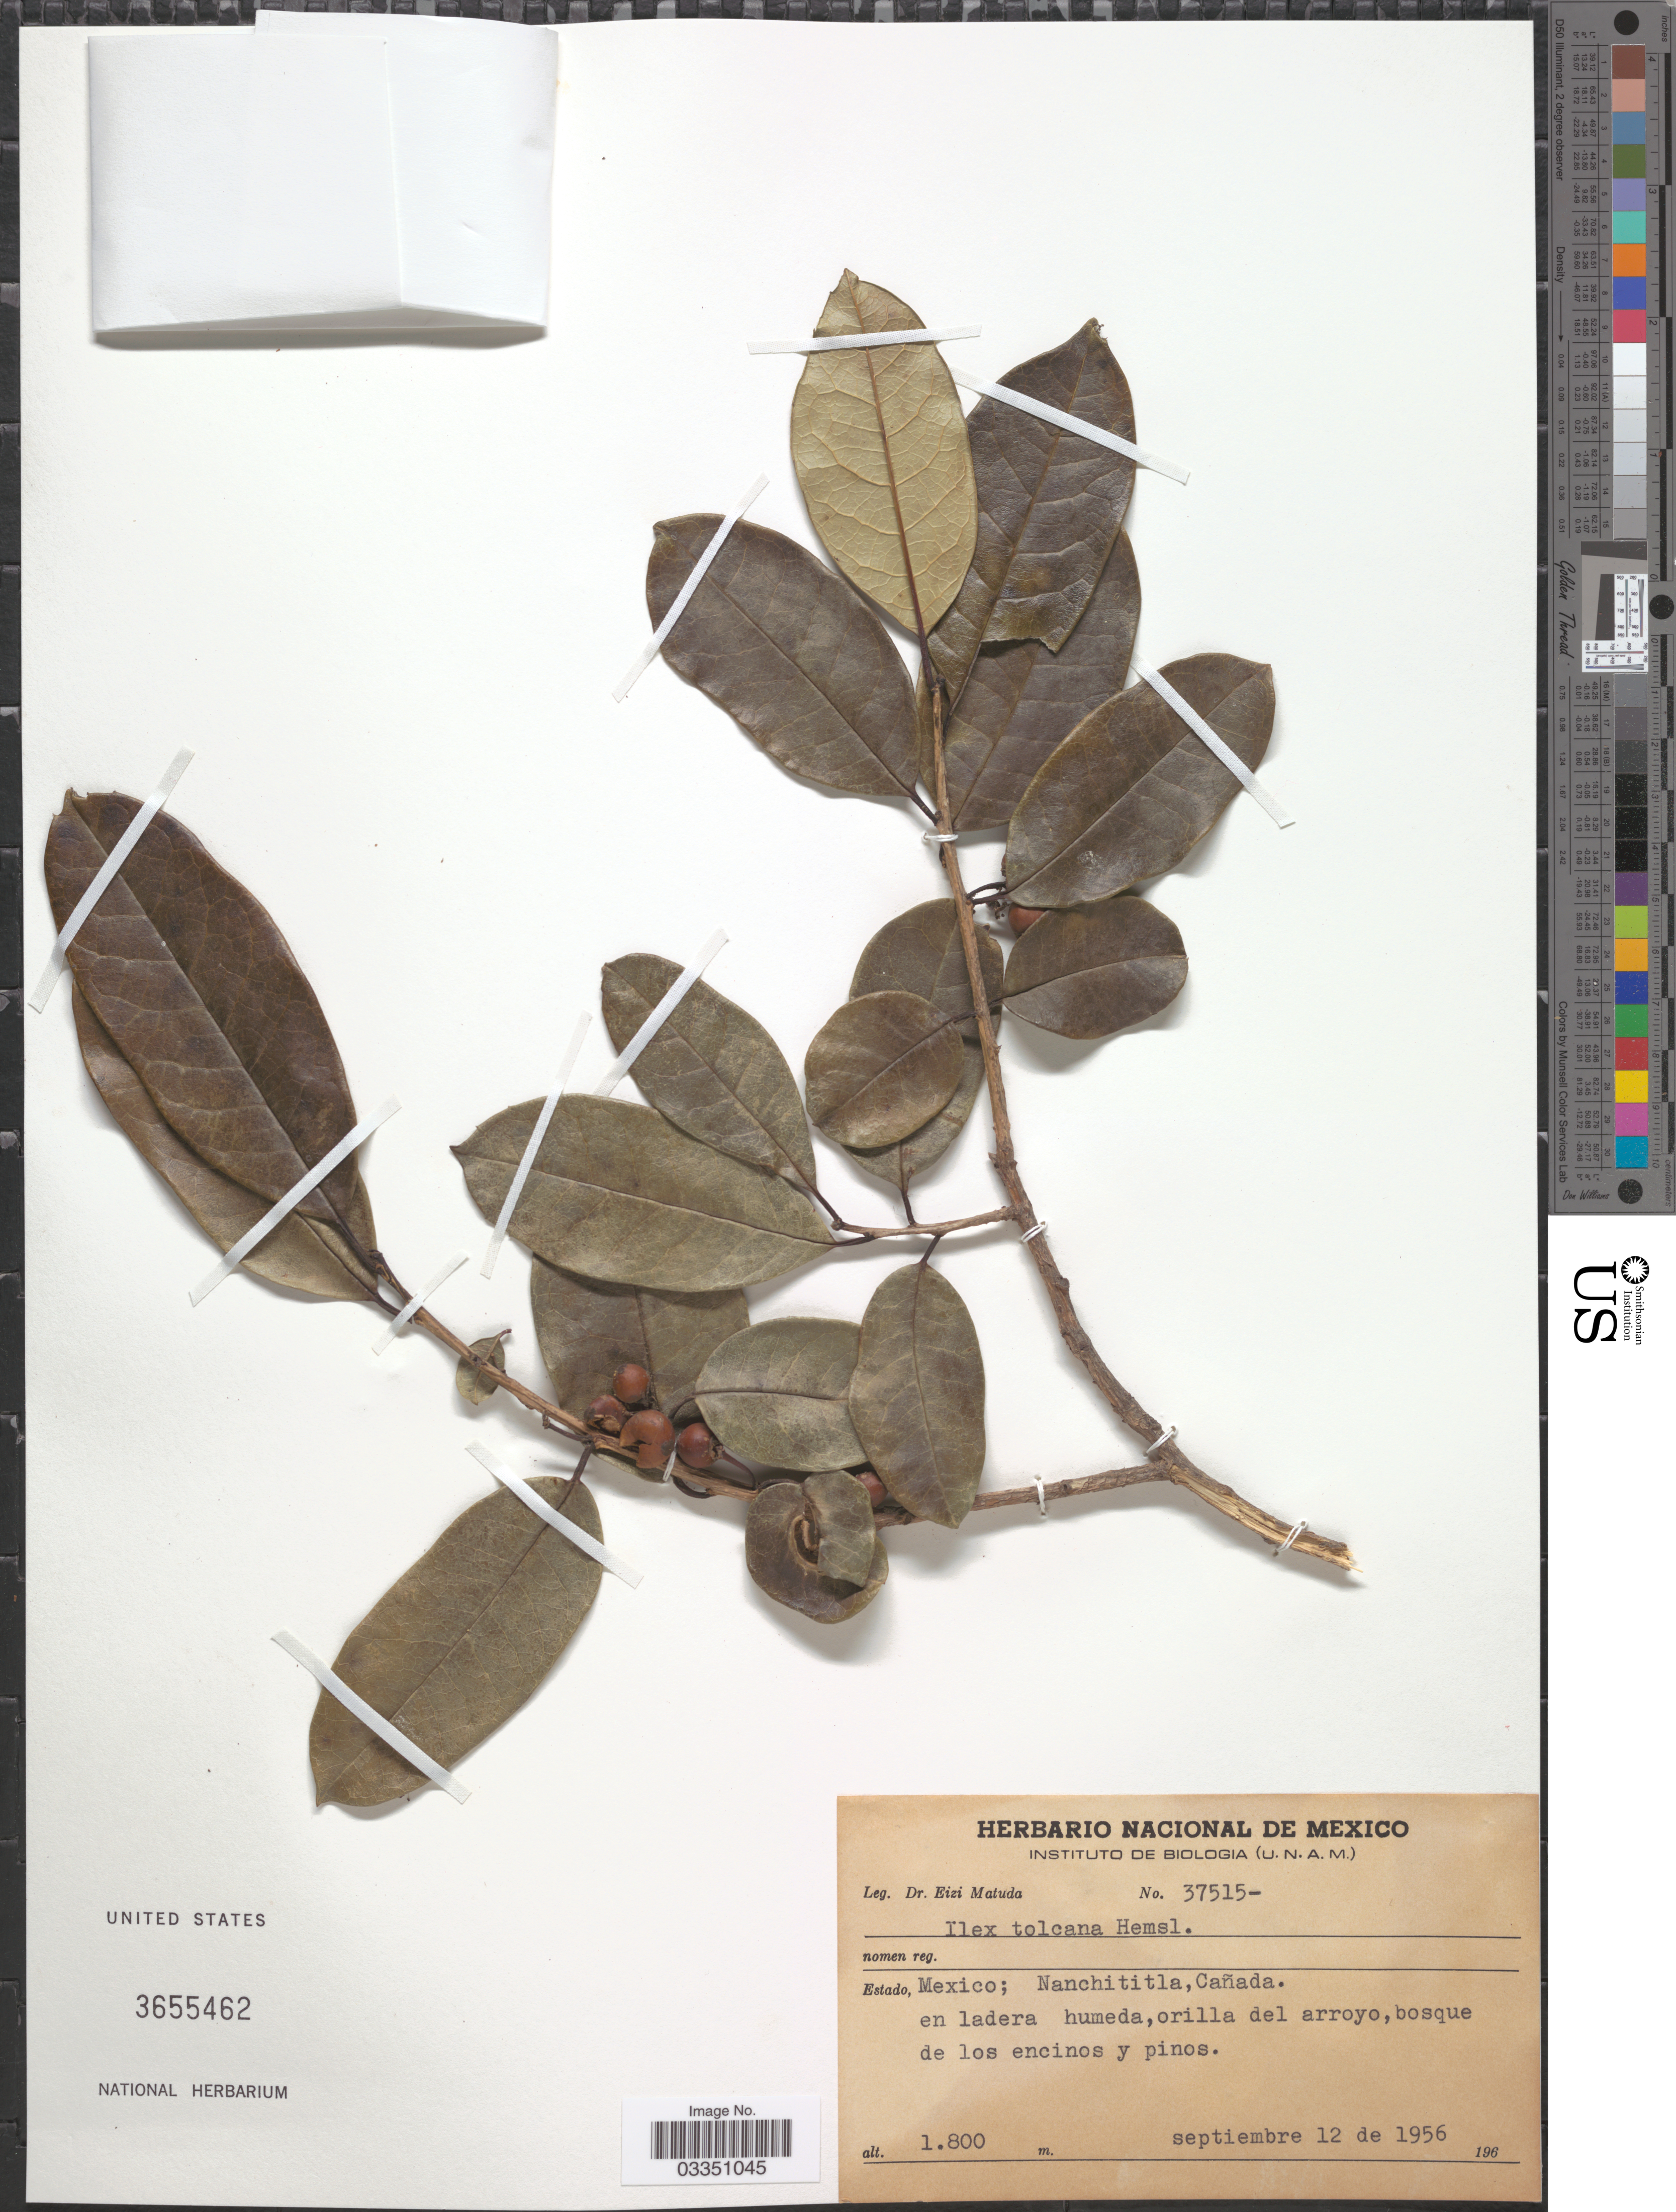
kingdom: Plantae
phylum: Tracheophyta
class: Magnoliopsida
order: Aquifoliales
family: Aquifoliaceae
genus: Ilex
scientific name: Ilex tolucana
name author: Hemsl.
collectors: E. Matuda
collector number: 37515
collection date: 1956-09-12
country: Mexico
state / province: México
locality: Nanchititla, Cañada. en ladera humeda, orilla del arroyo.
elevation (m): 1800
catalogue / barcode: US 3655462